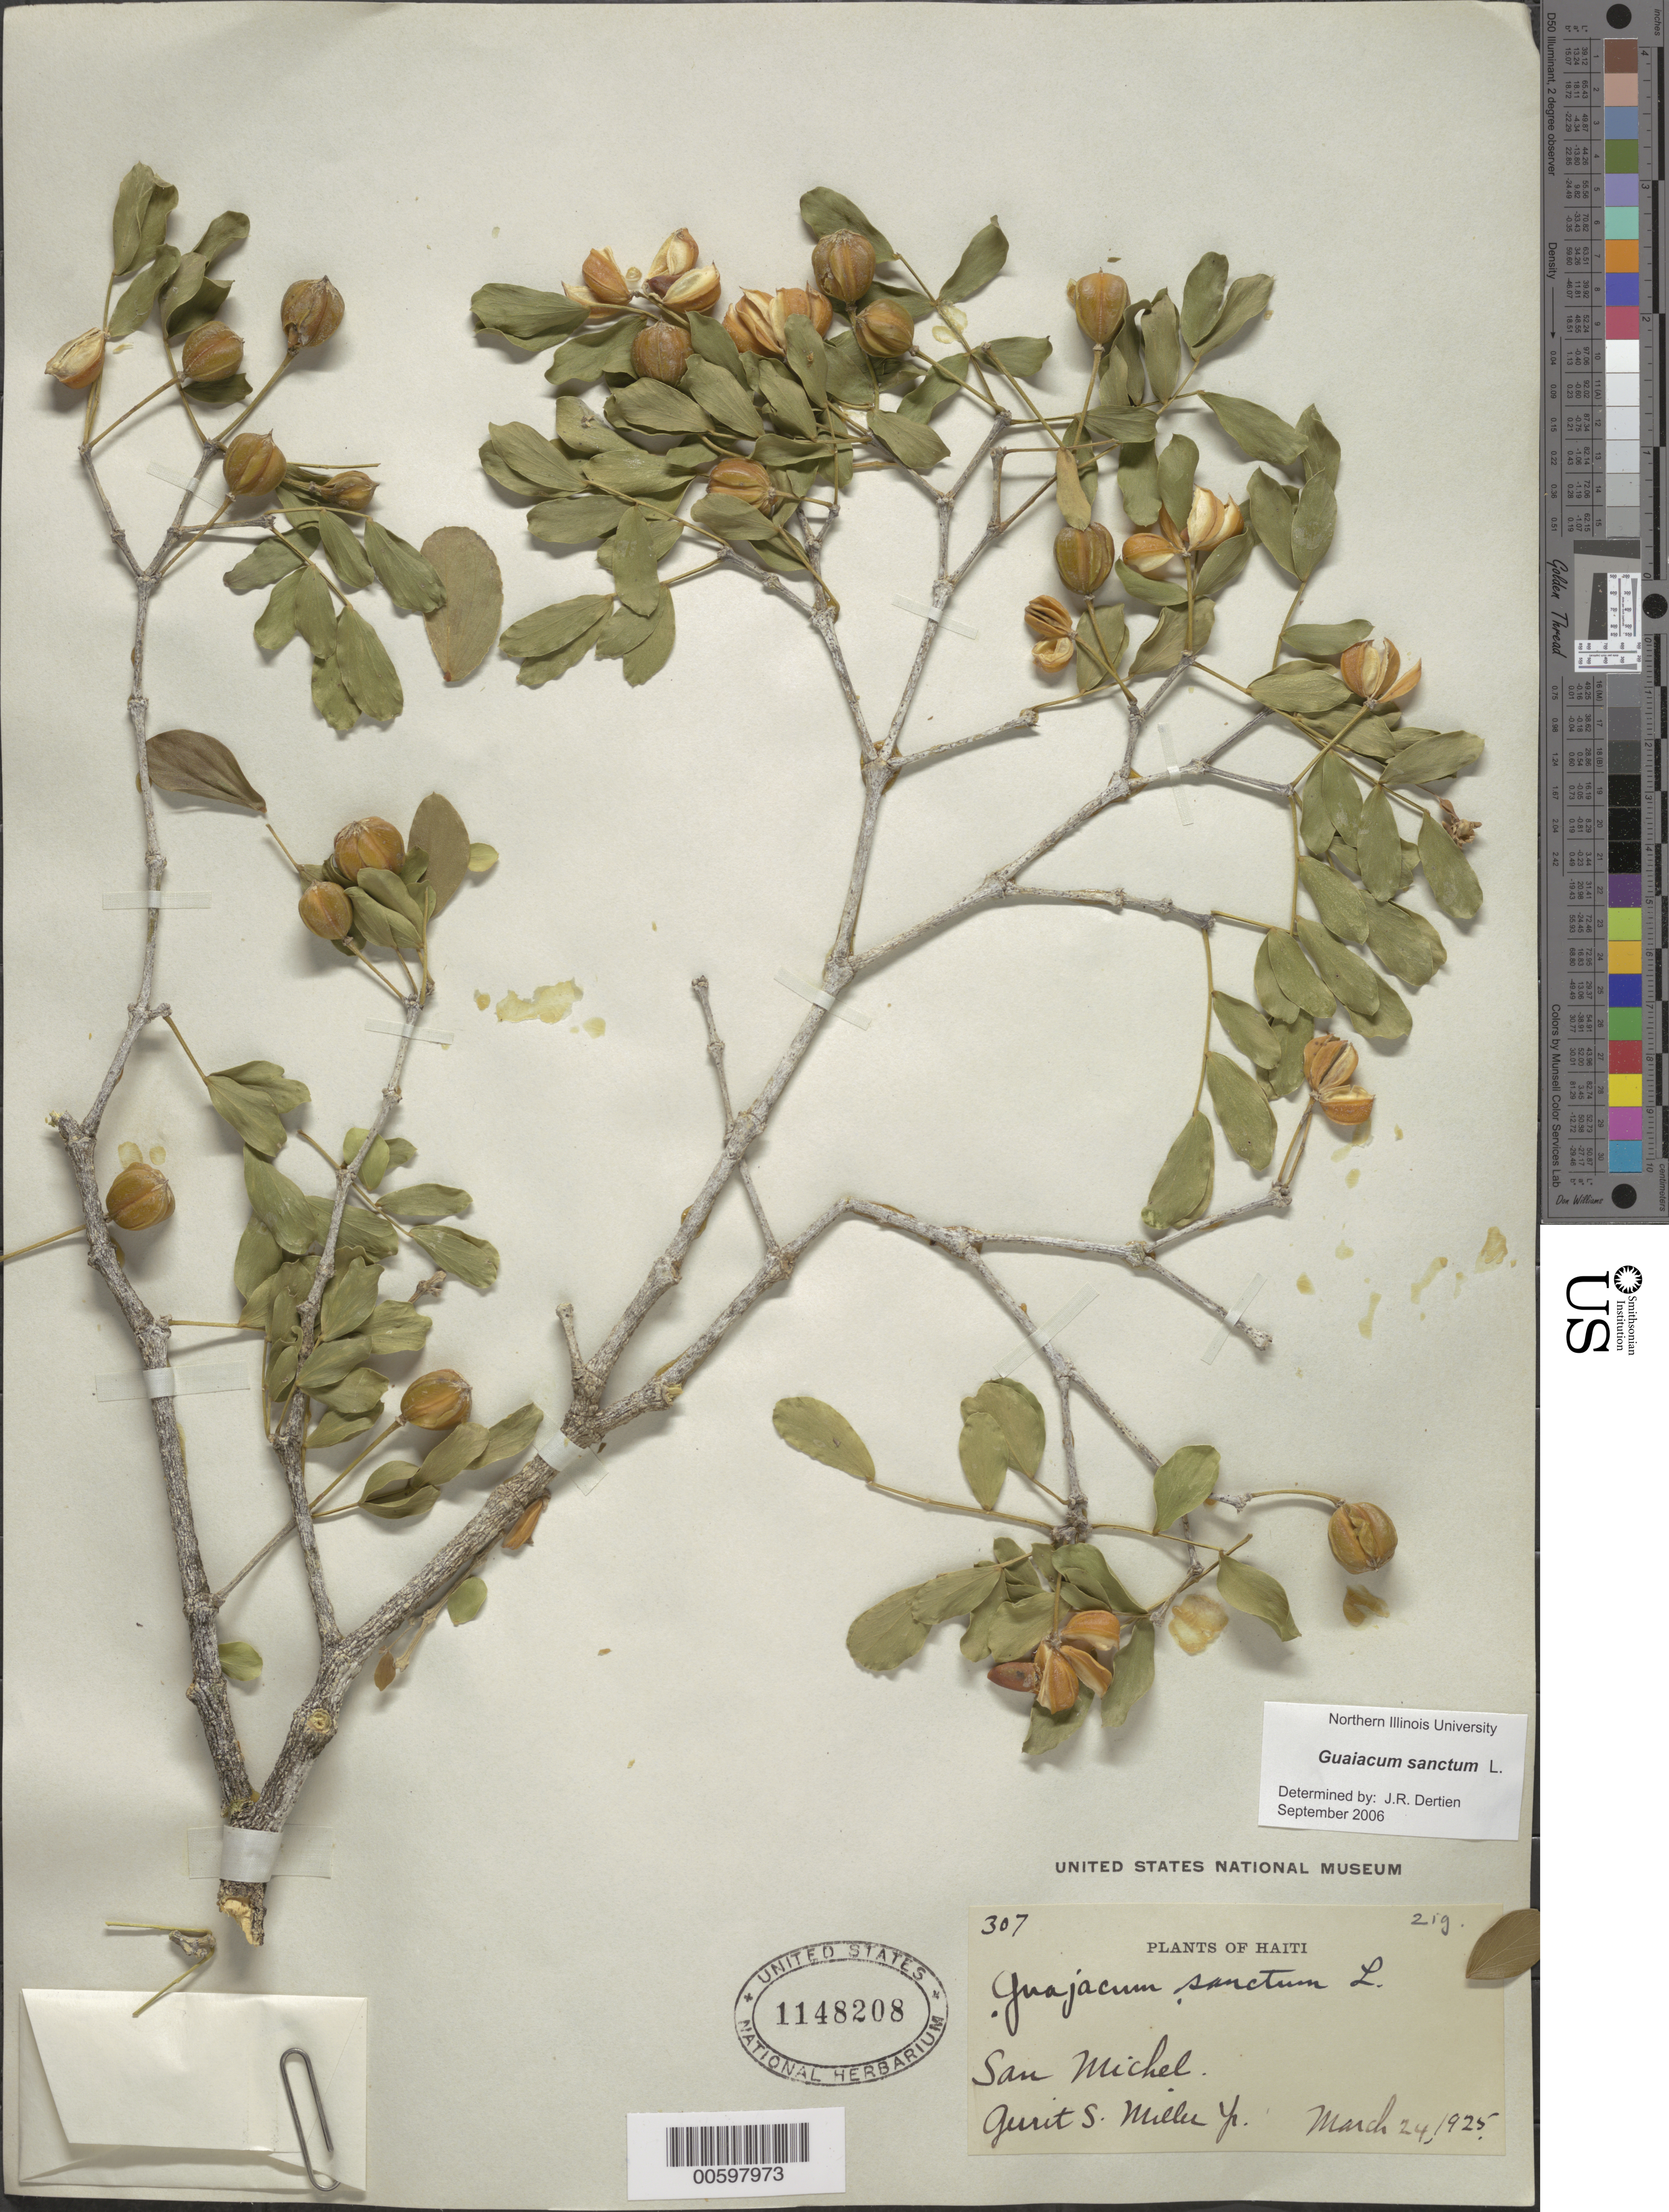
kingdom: Plantae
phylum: Tracheophyta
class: Magnoliopsida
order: Zygophyllales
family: Zygophyllaceae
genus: Guaiacum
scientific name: Guaiacum sanctum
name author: L.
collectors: G. S. Miller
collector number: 307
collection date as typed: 24 Mar 1925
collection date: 1925-03-24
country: Haiti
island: Hispaniola Island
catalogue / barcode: US 1148208